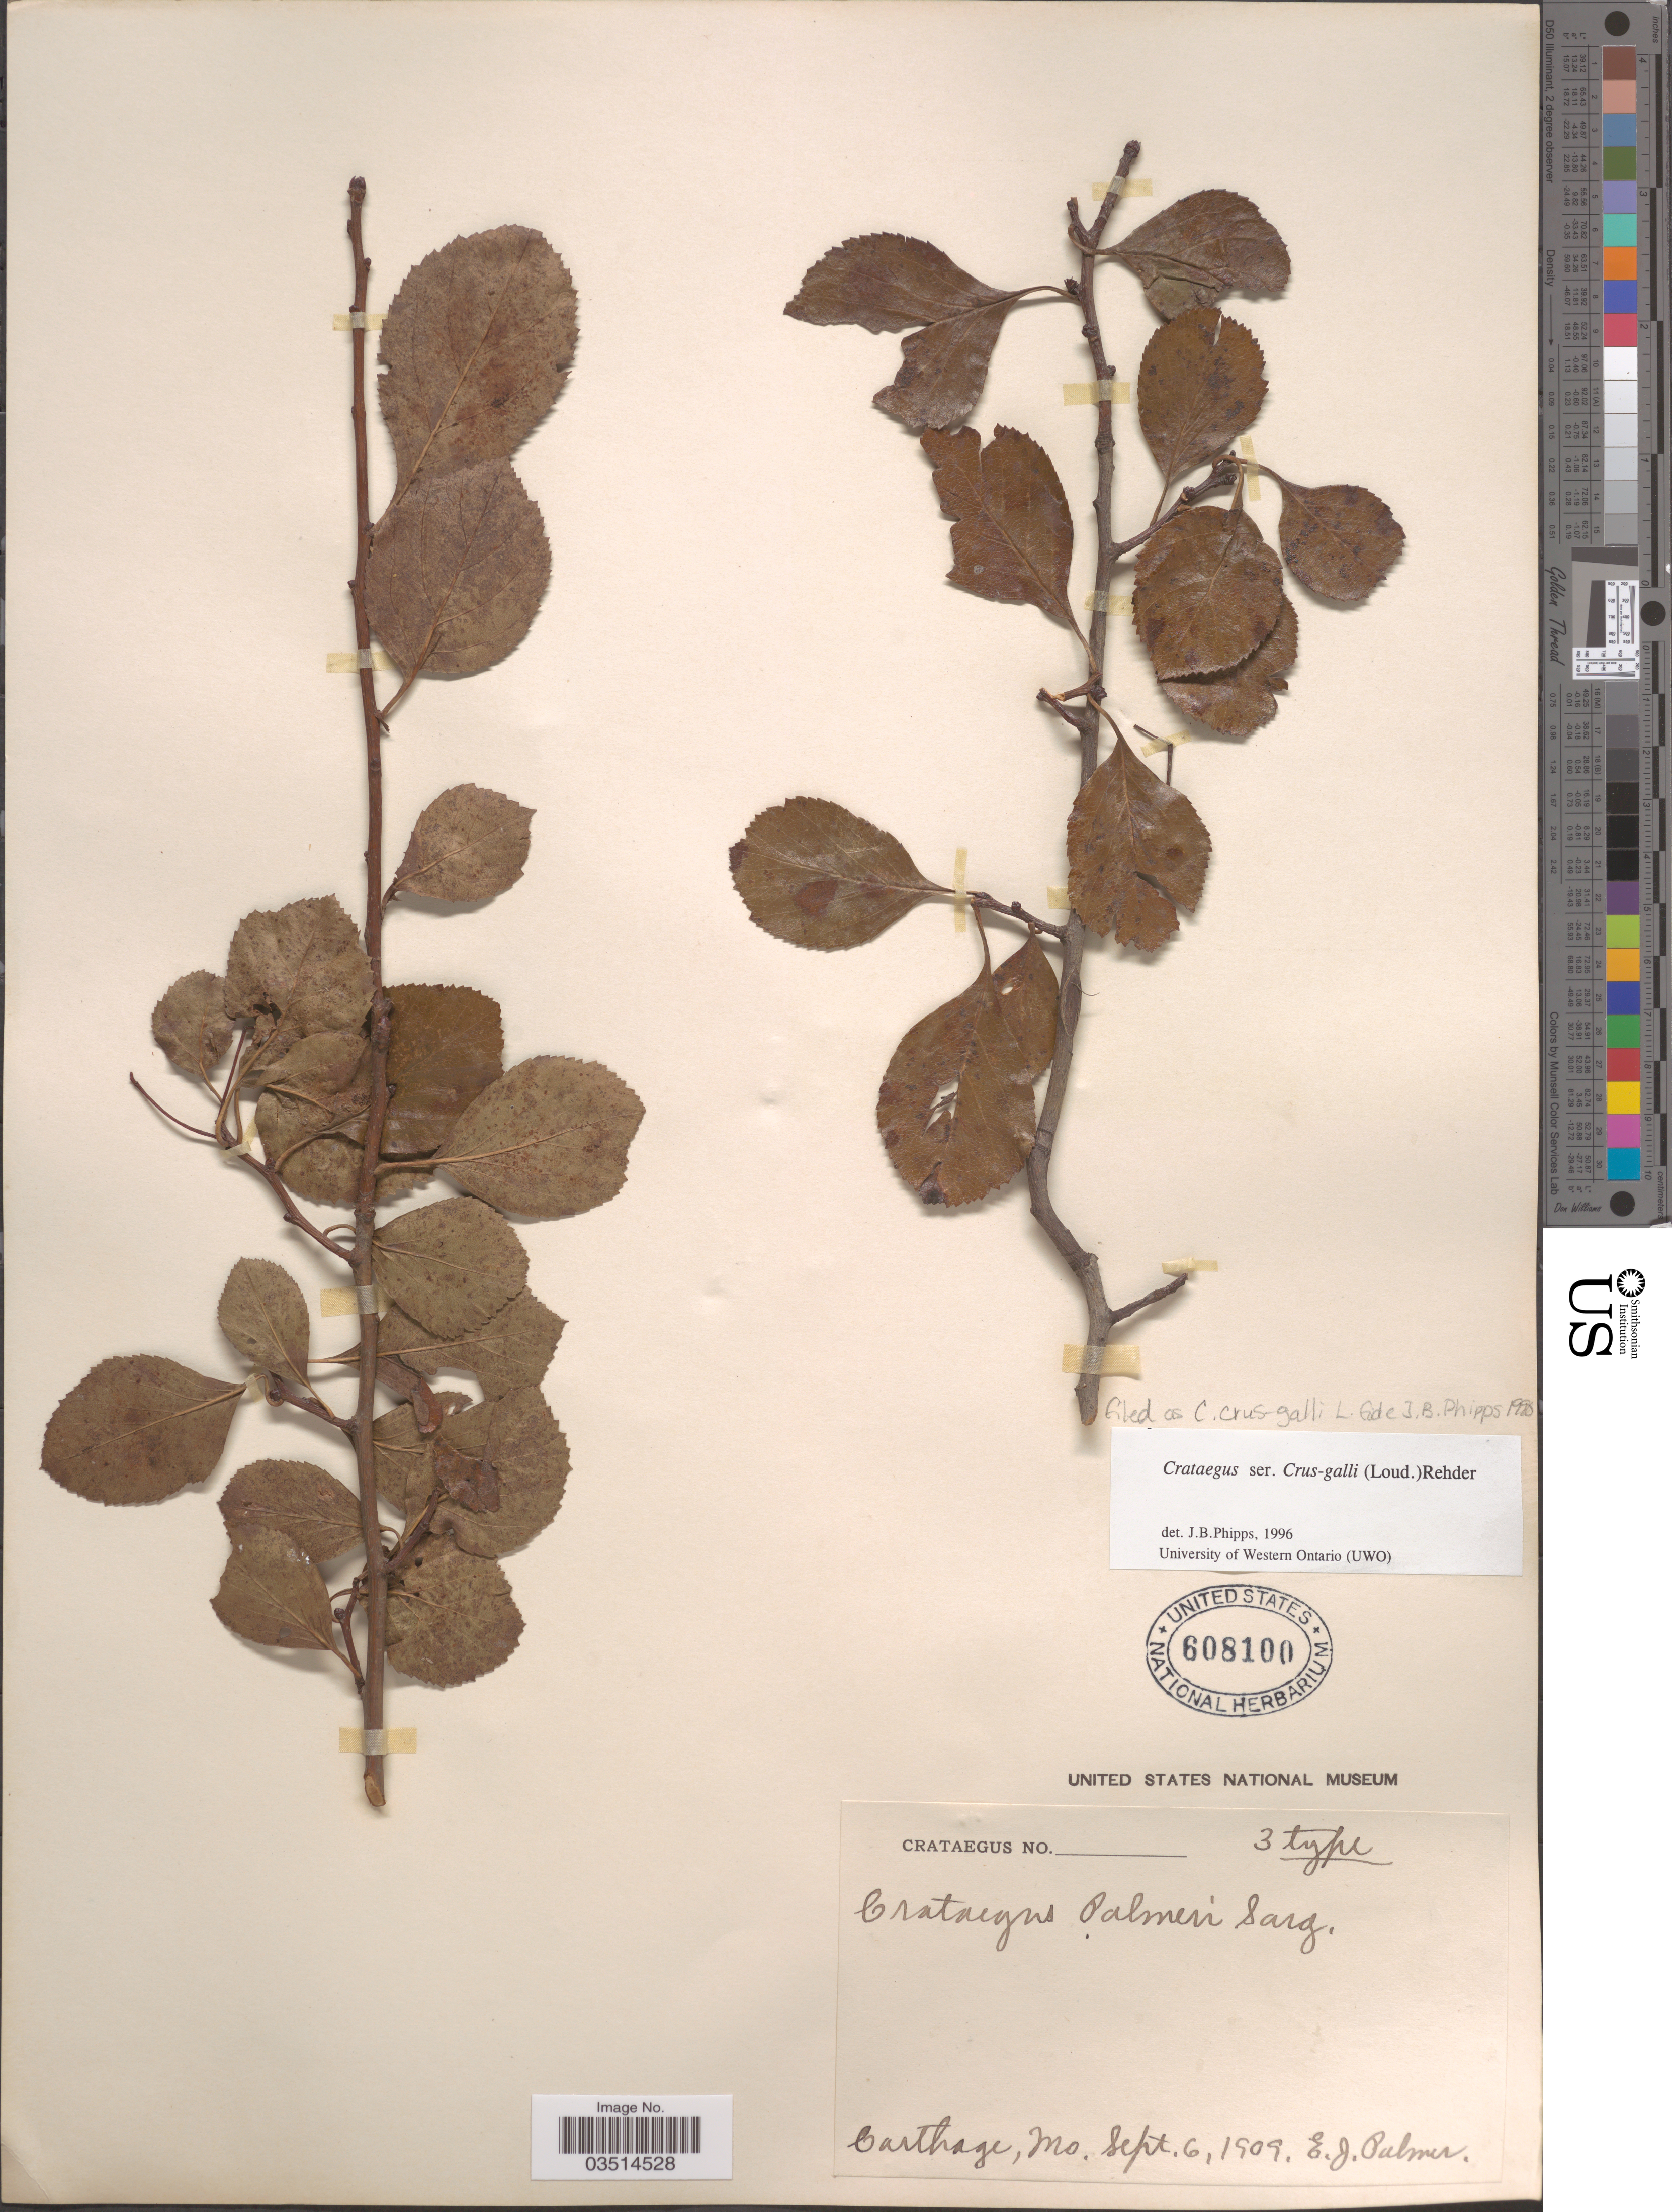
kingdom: Plantae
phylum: Tracheophyta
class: Magnoliopsida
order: Rosales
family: Rosaceae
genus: Crataegus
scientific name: Crataegus crus-galli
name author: L.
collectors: E. J. Palmer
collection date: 1909-09-06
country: United States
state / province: Missouri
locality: Carthage.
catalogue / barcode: US 608100